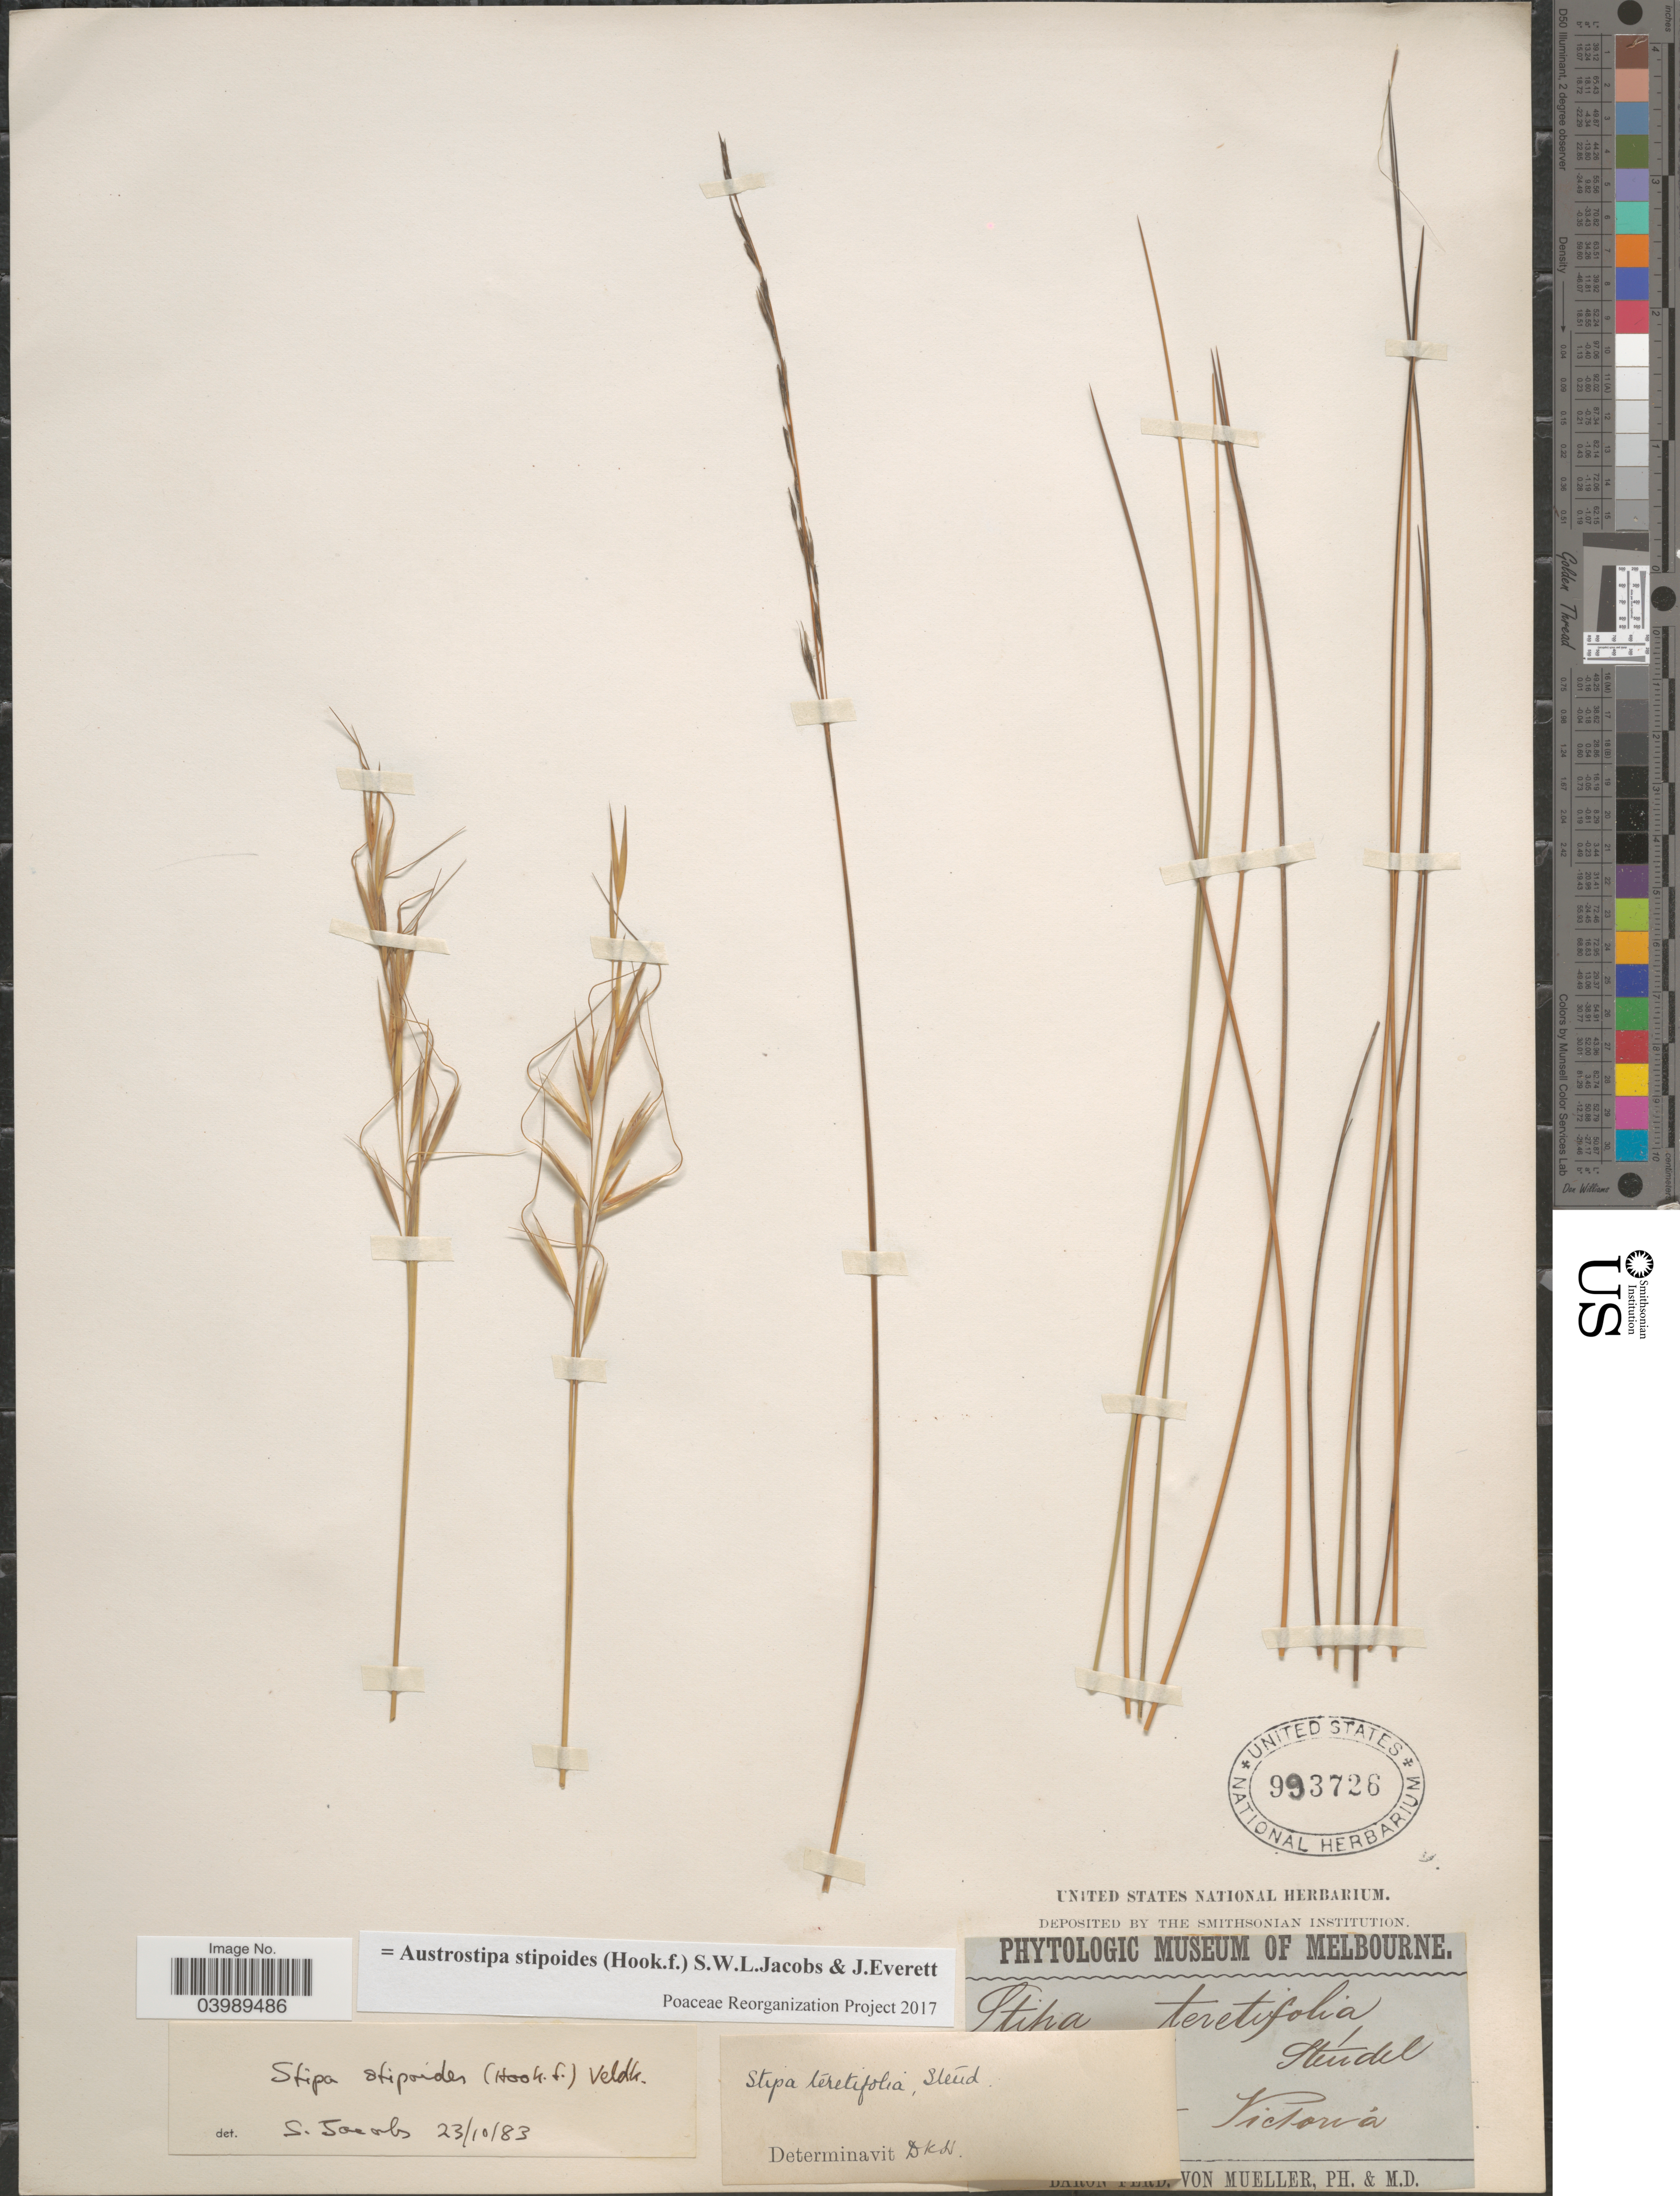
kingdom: Plantae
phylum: Tracheophyta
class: Liliopsida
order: Poales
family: Poaceae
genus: Austrostipa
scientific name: Austrostipa stipoides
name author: (Hook. f.) S.W.L. Jacobs & J. Everett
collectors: F. Mueller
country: Australia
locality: [illegible text] Victoria.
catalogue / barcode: US 993726